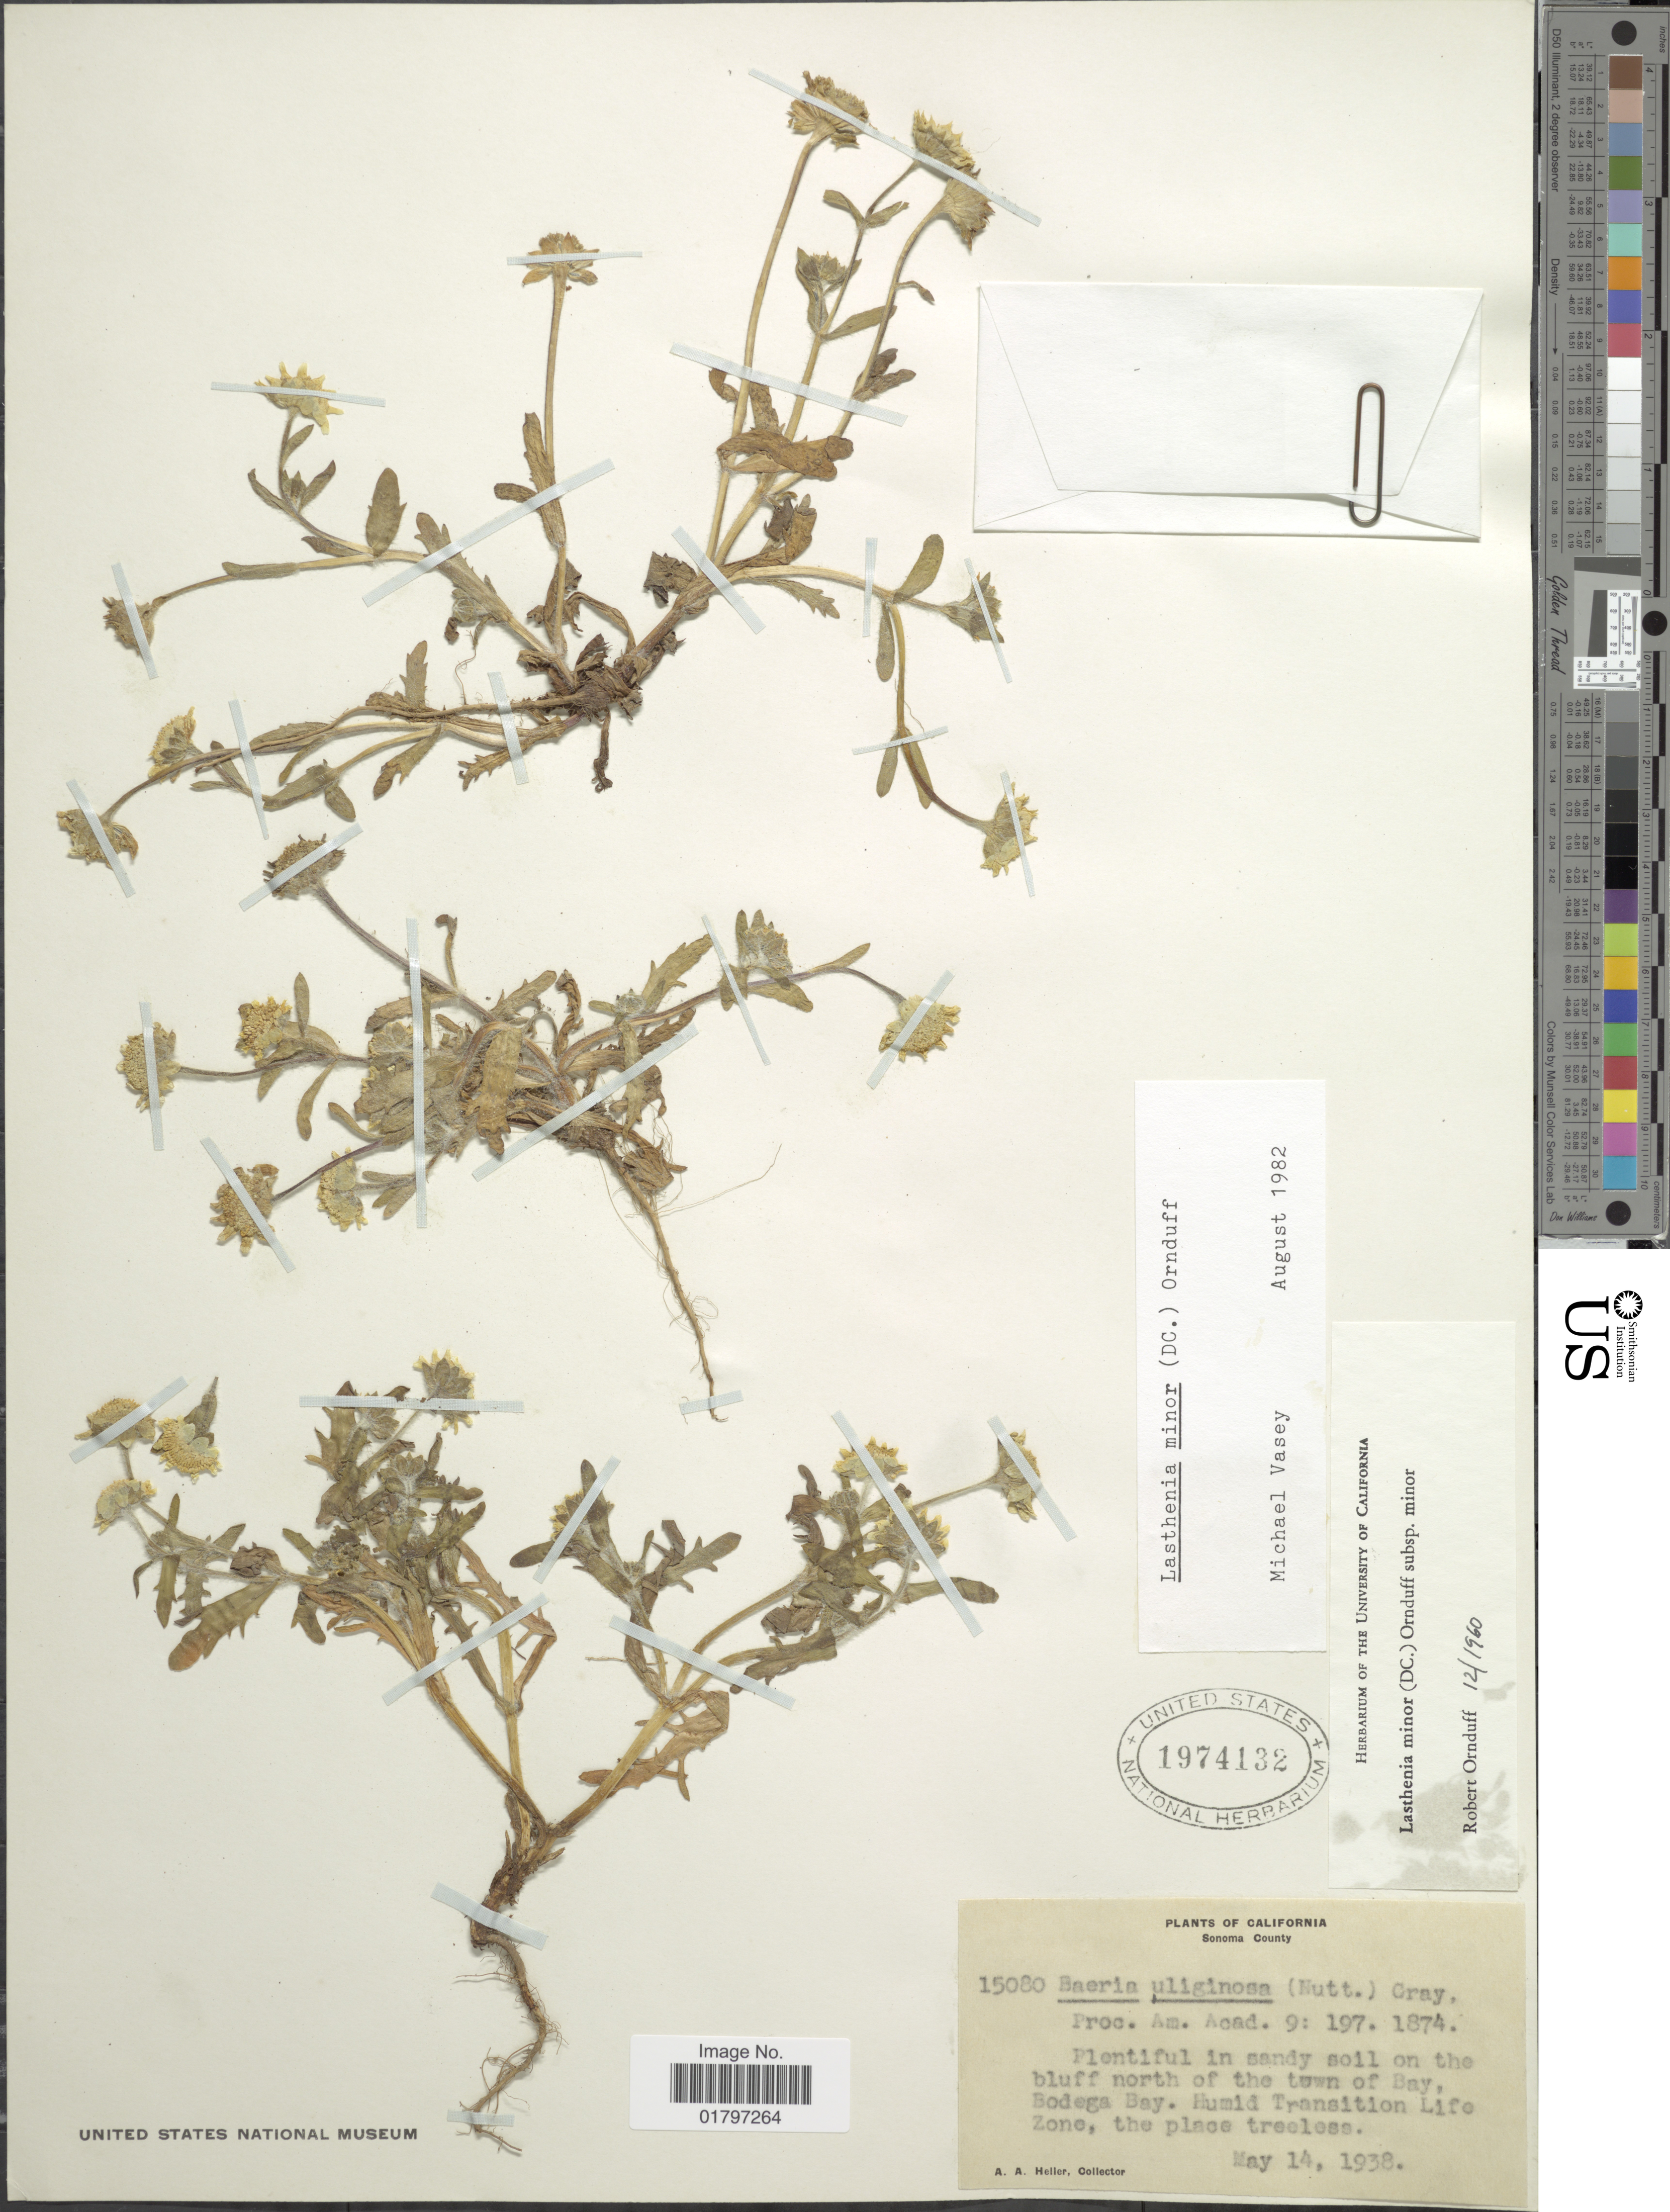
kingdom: Plantae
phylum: Tracheophyta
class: Magnoliopsida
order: Asterales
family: Asteraceae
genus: Lasthenia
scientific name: Lasthenia minor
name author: (DC.) Ornduff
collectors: A. A. Heller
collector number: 15080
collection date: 1938-05-14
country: United States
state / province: California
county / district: Sonoma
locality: Sonoma County. Plentiful in sandy soil on the bluff north of the town of Bay, Bodega Bay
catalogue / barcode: US 1974132